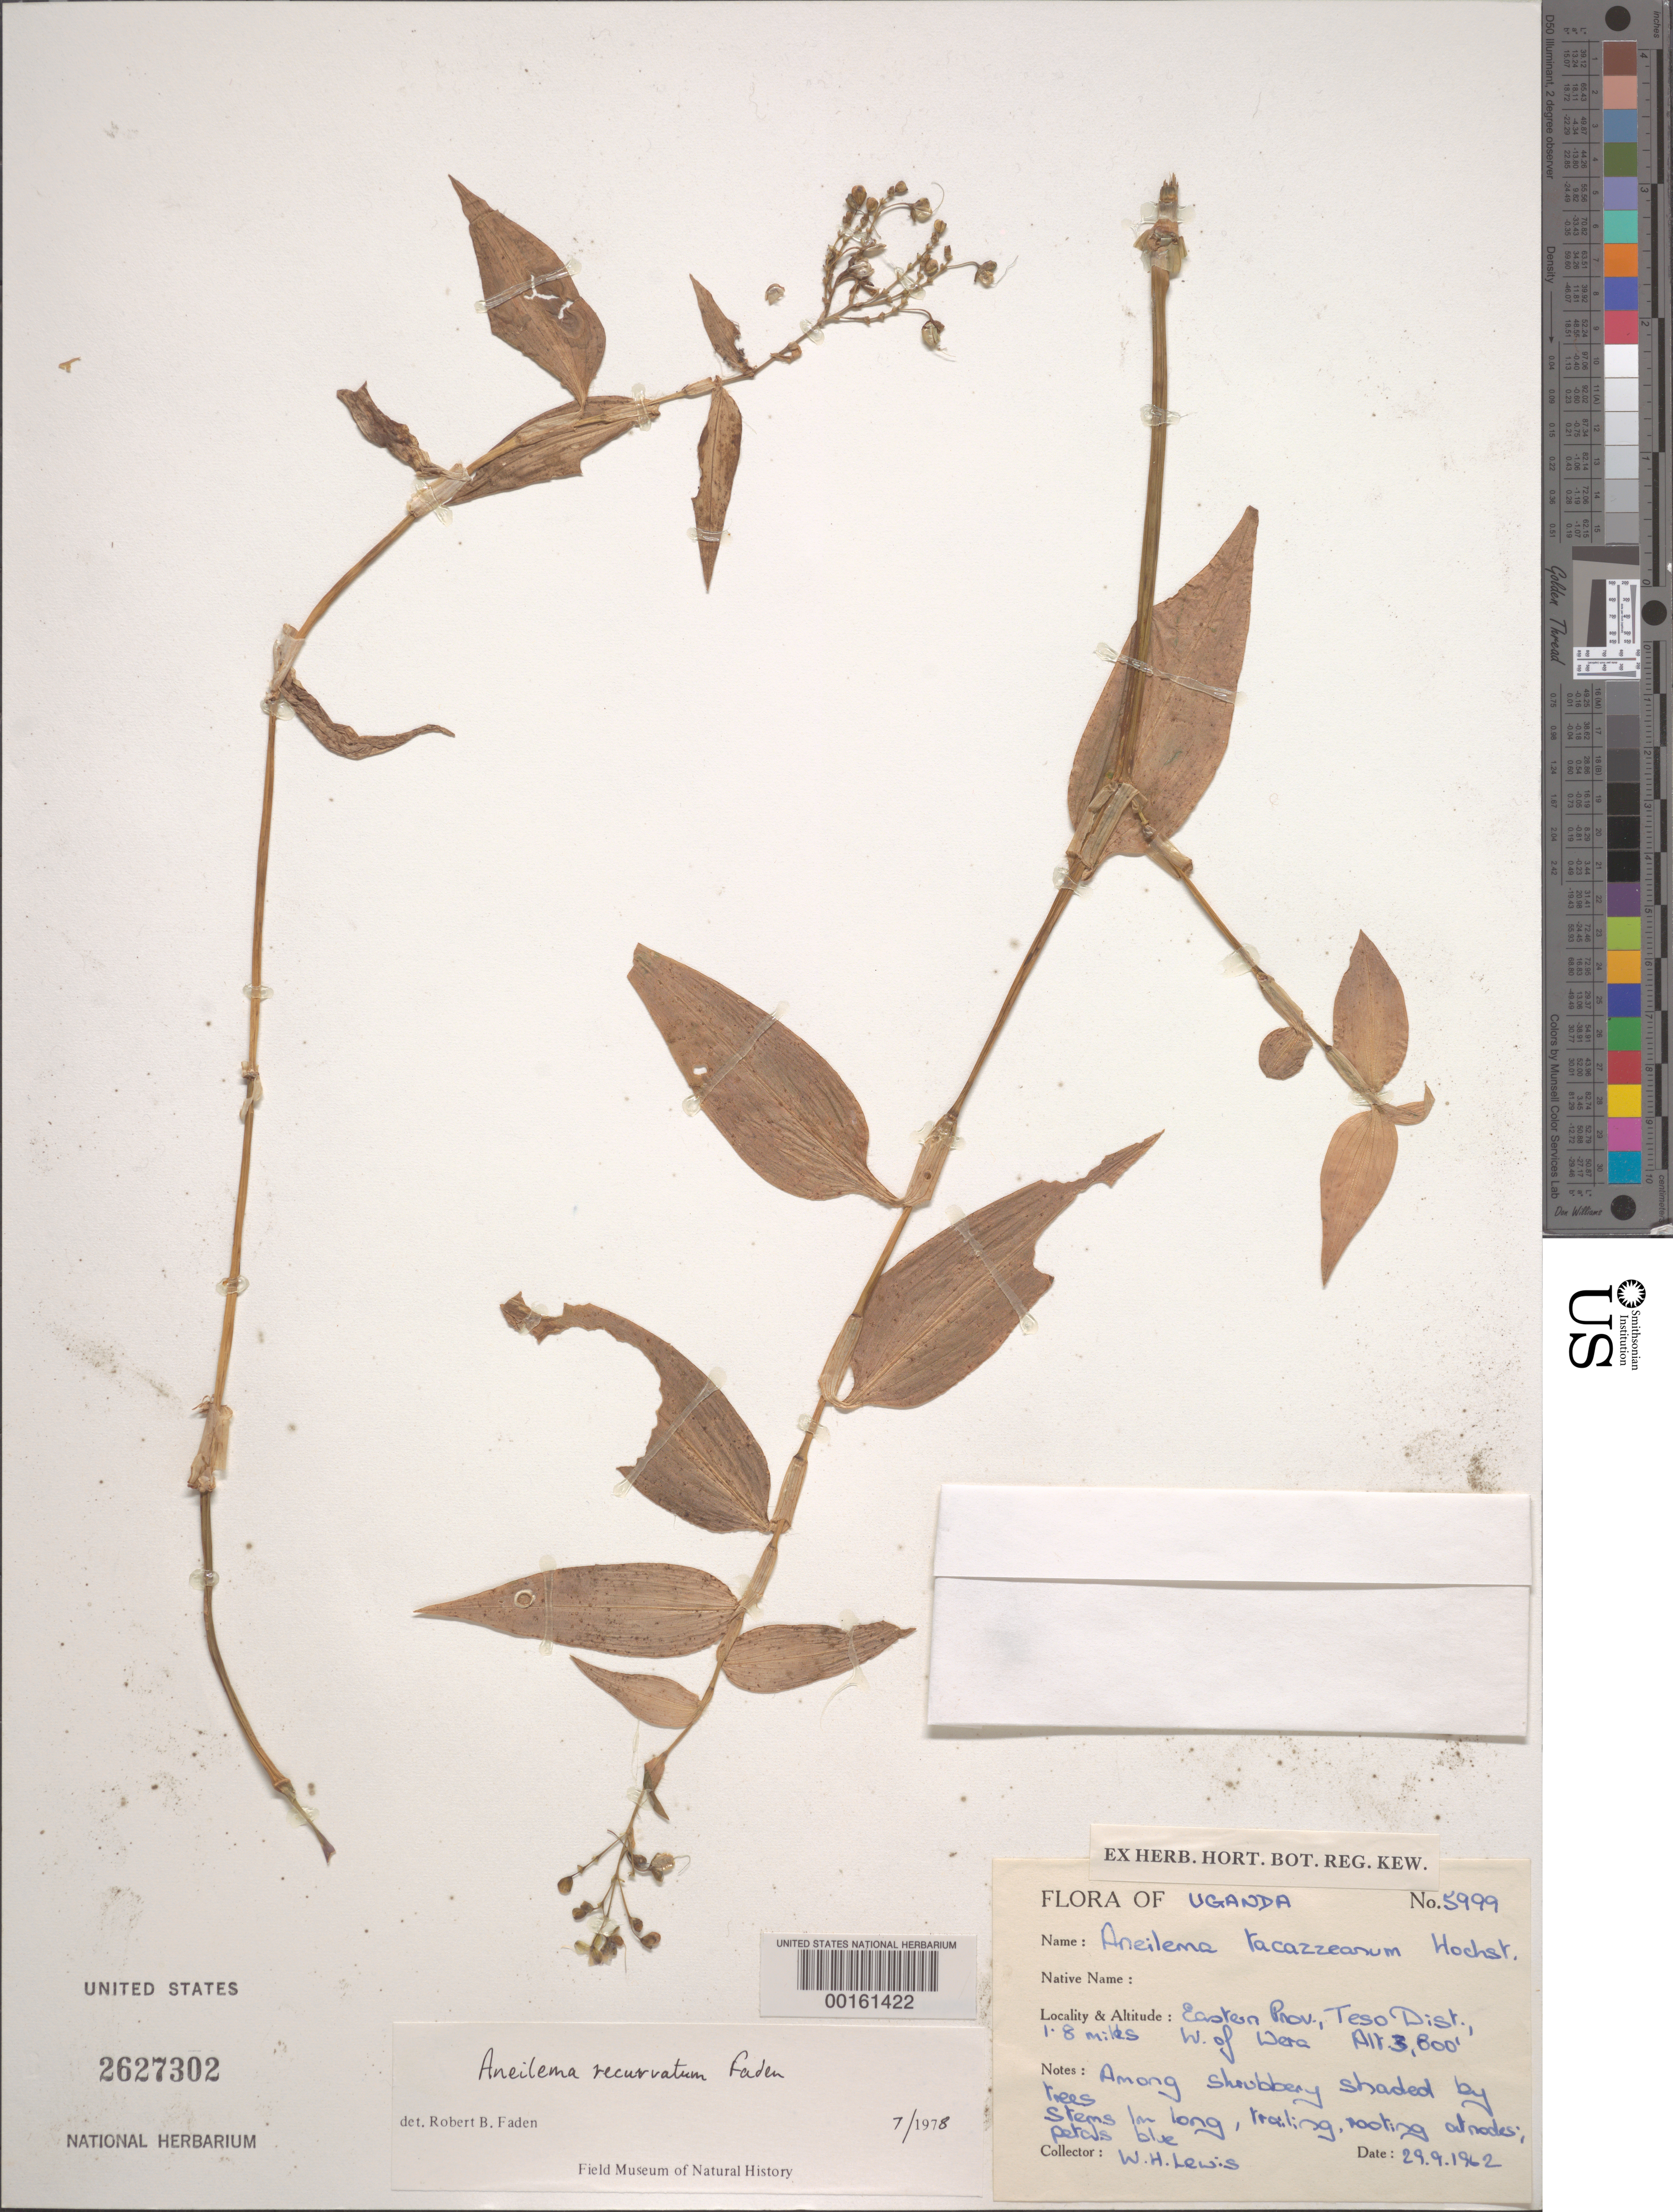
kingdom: Plantae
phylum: Tracheophyta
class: Liliopsida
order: Commelinales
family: Commelinaceae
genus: Aneilema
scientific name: Aneilema recurvatum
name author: Faden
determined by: Faden, Robert B., (US), Smithsonian Institution - National Museum of Natural History (UNITED STATES)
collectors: W. H. Lewis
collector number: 5999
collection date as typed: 29 Sep 1962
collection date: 1962-09-29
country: Uganda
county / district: Teso Dist.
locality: W of wera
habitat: Shaded shrub area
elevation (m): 1159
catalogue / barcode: US 2627302